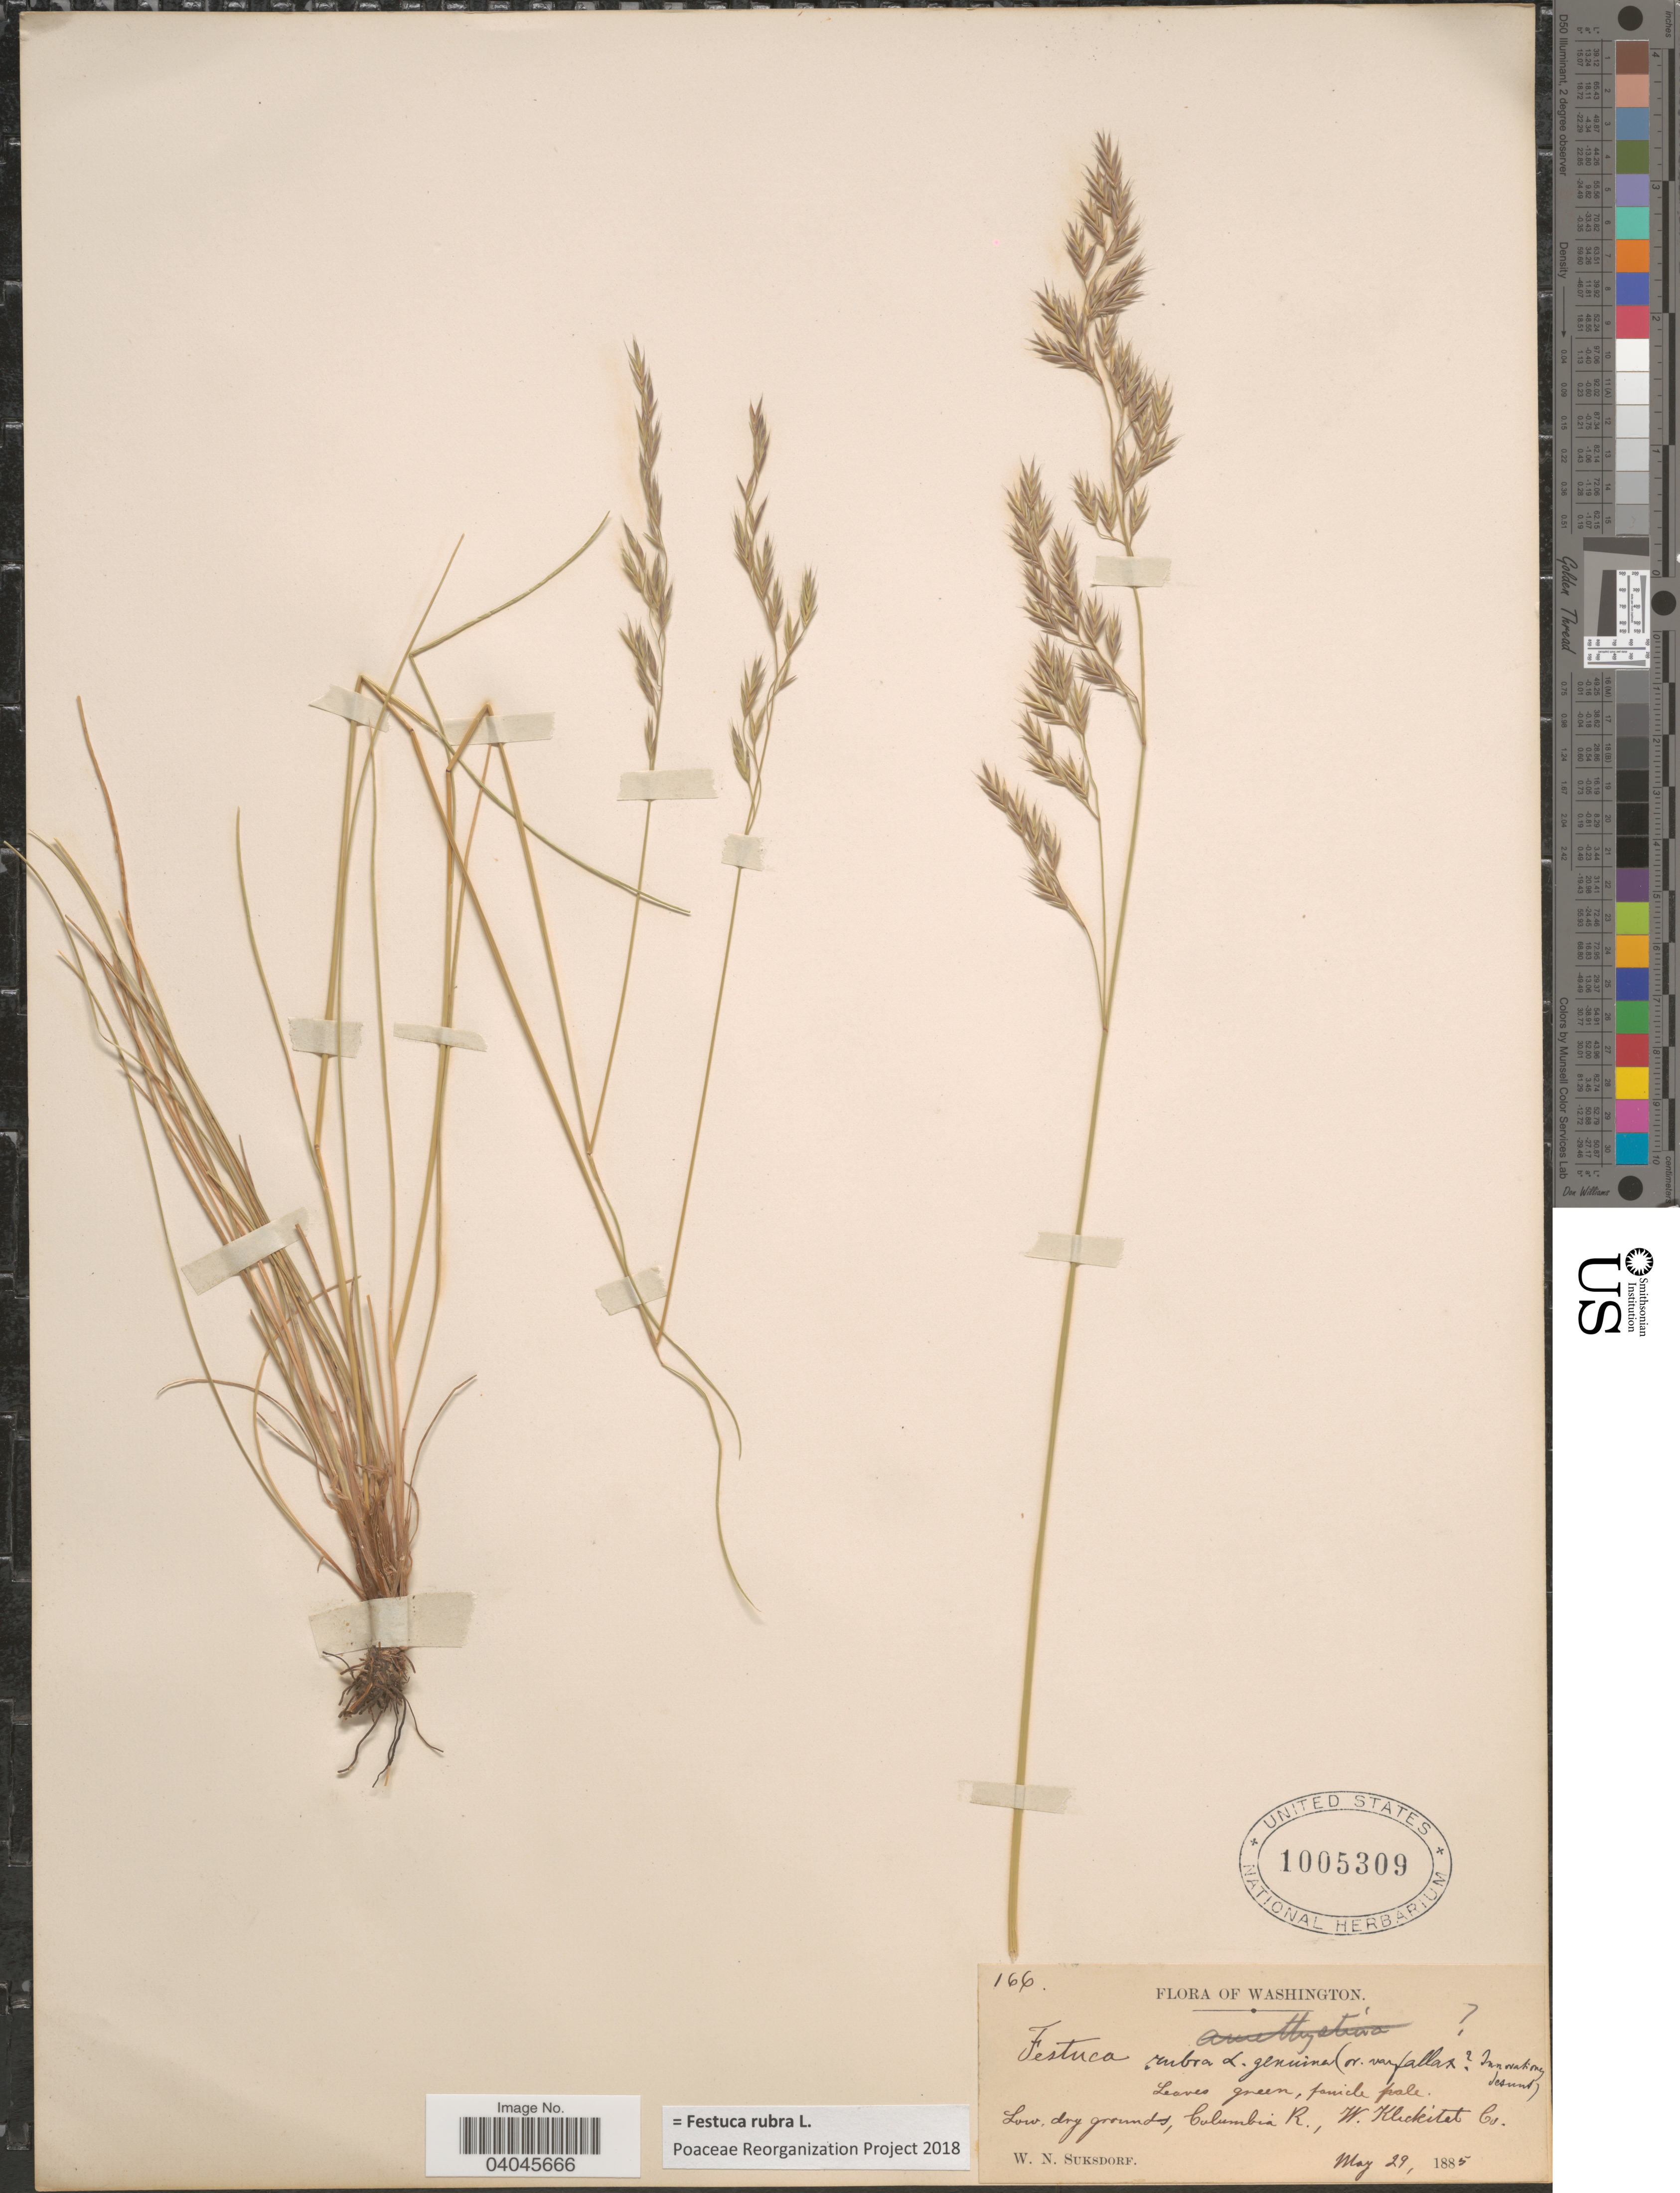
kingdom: Plantae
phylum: Tracheophyta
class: Liliopsida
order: Poales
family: Poaceae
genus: Festuca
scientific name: Festuca rubra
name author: L.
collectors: W. N. Suksdorf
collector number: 166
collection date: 1885-05-29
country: United States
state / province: Washington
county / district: Klickitat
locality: Columbia R., W. Klickitat Co.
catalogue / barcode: US 1005309